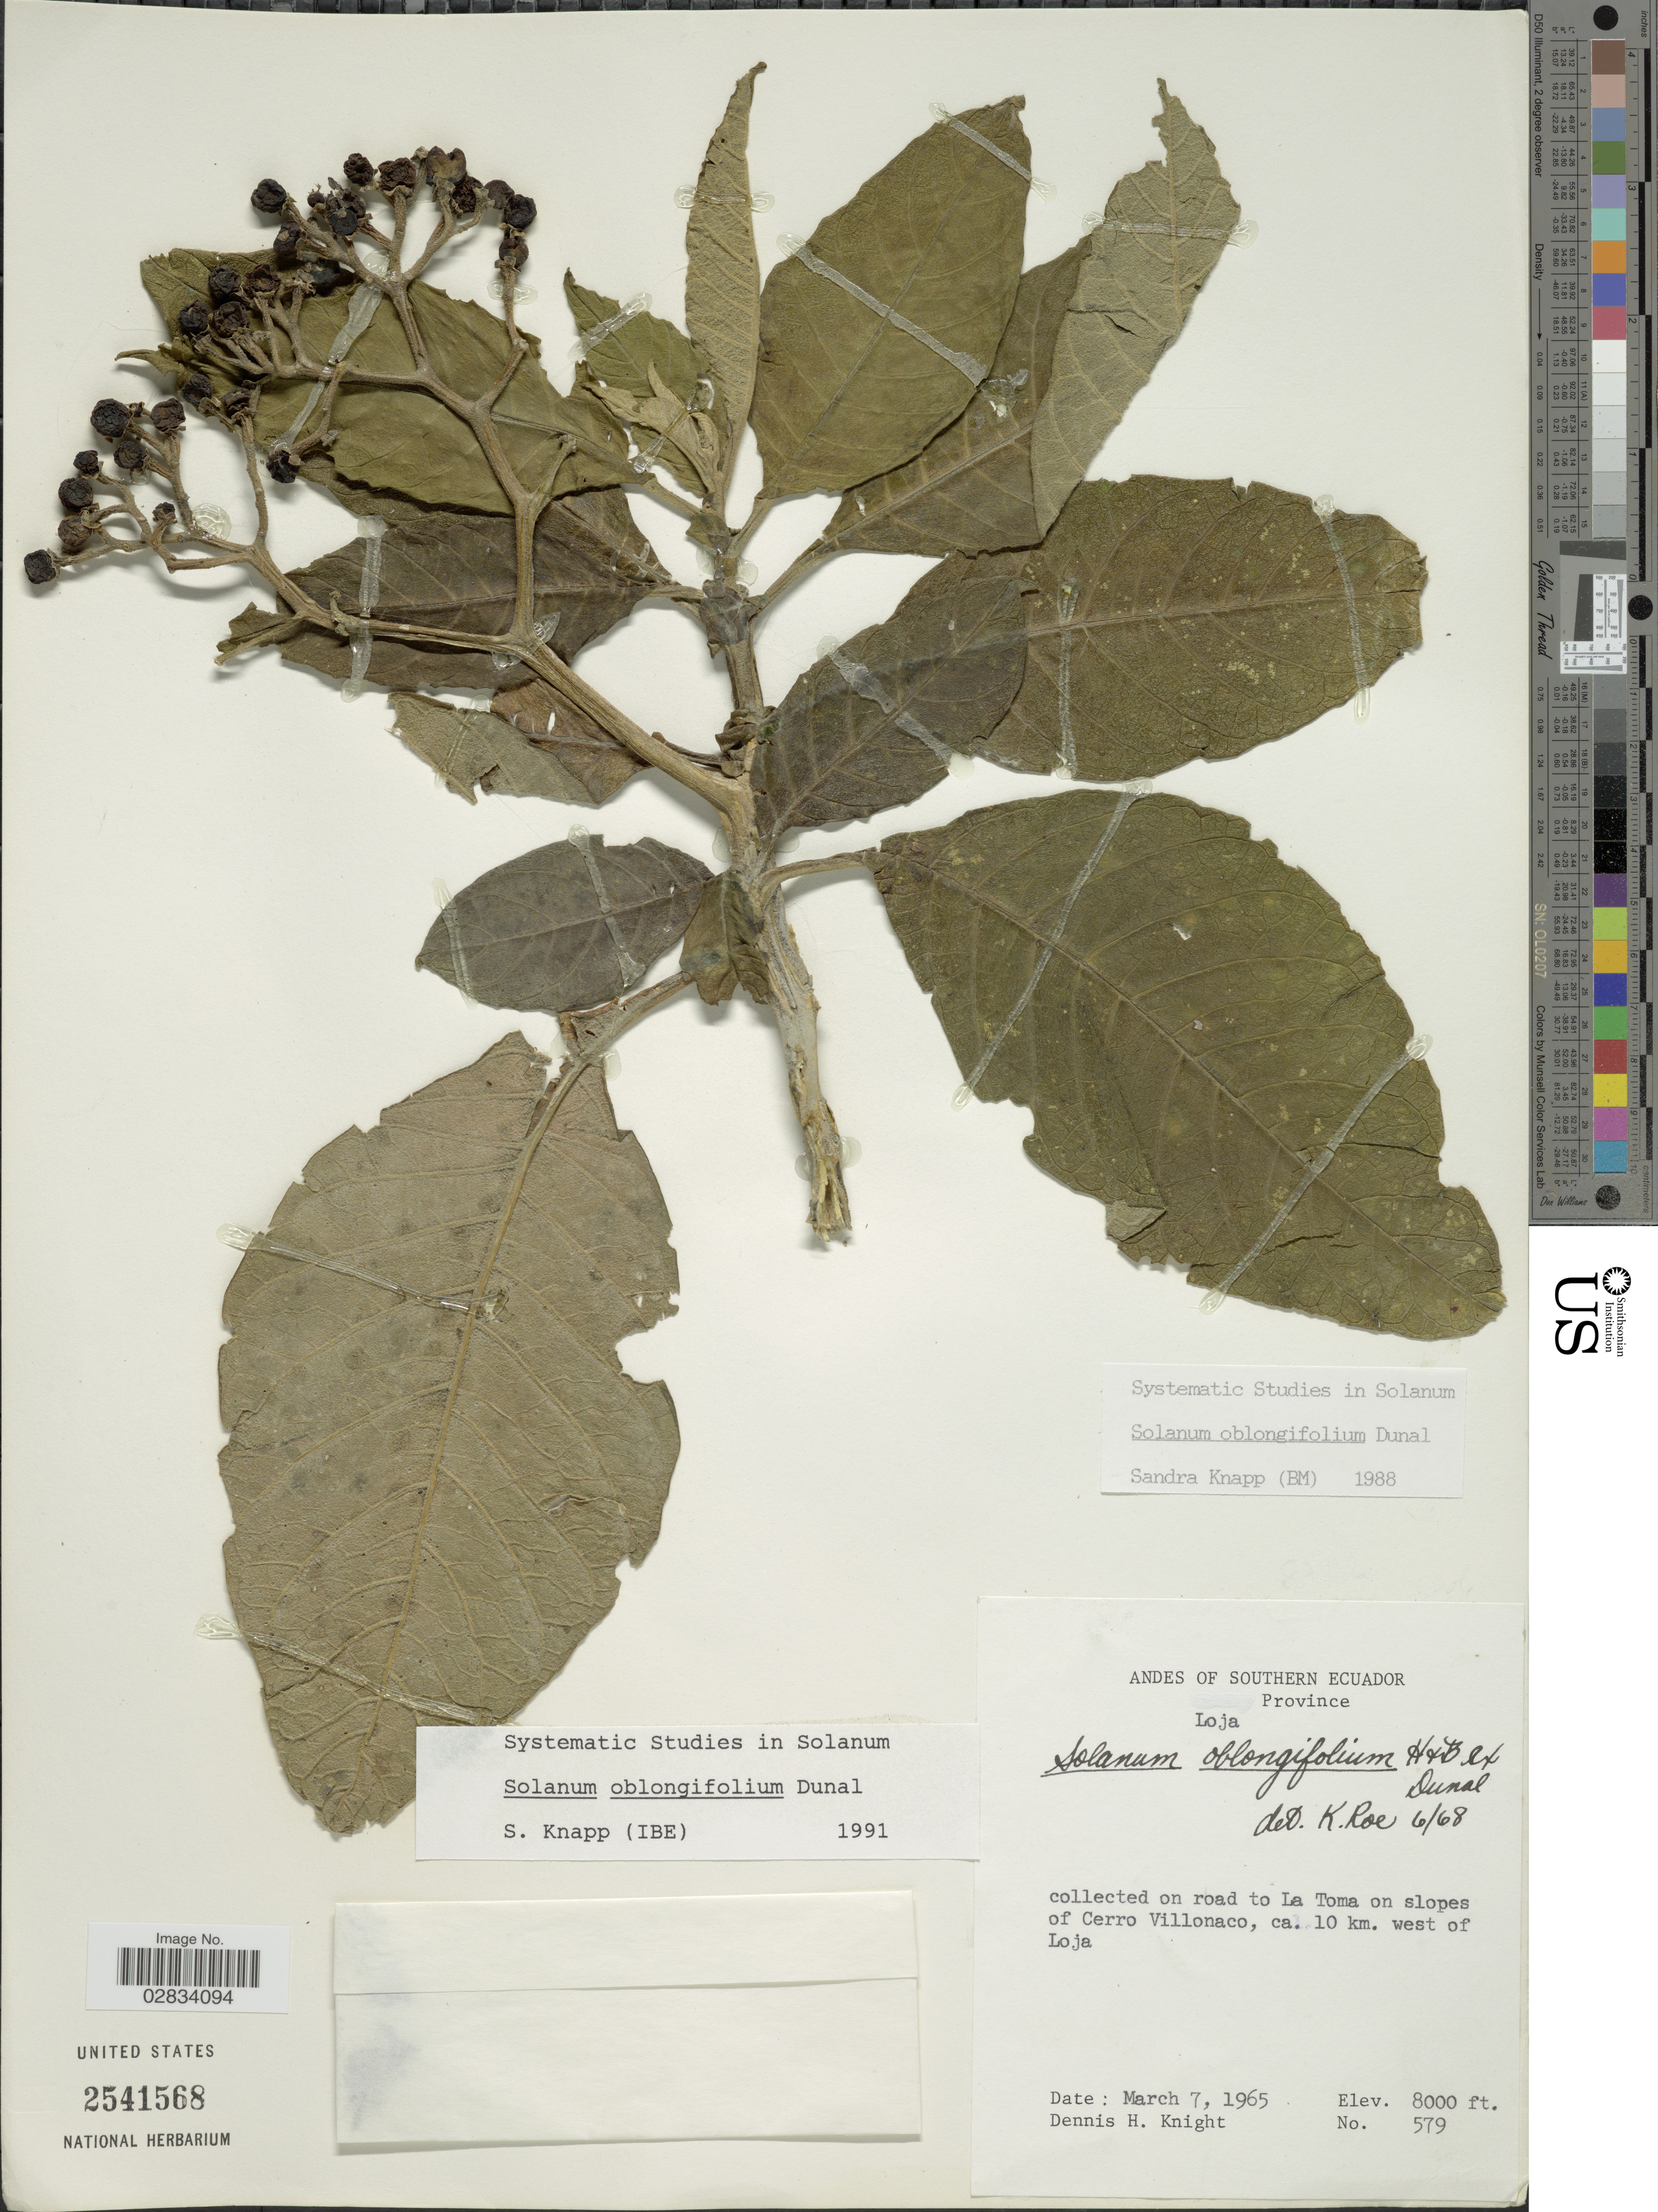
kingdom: Plantae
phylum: Tracheophyta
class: Magnoliopsida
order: Solanales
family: Solanaceae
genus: Solanum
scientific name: Solanum oblongifolium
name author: Duval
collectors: D. Knight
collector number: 579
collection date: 1965-03-07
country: Ecuador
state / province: Loja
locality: On road to La Toma on slopes of Cerro Villonaco, ca. 10 km. west of Loja.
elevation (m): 2438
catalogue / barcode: US 2541568